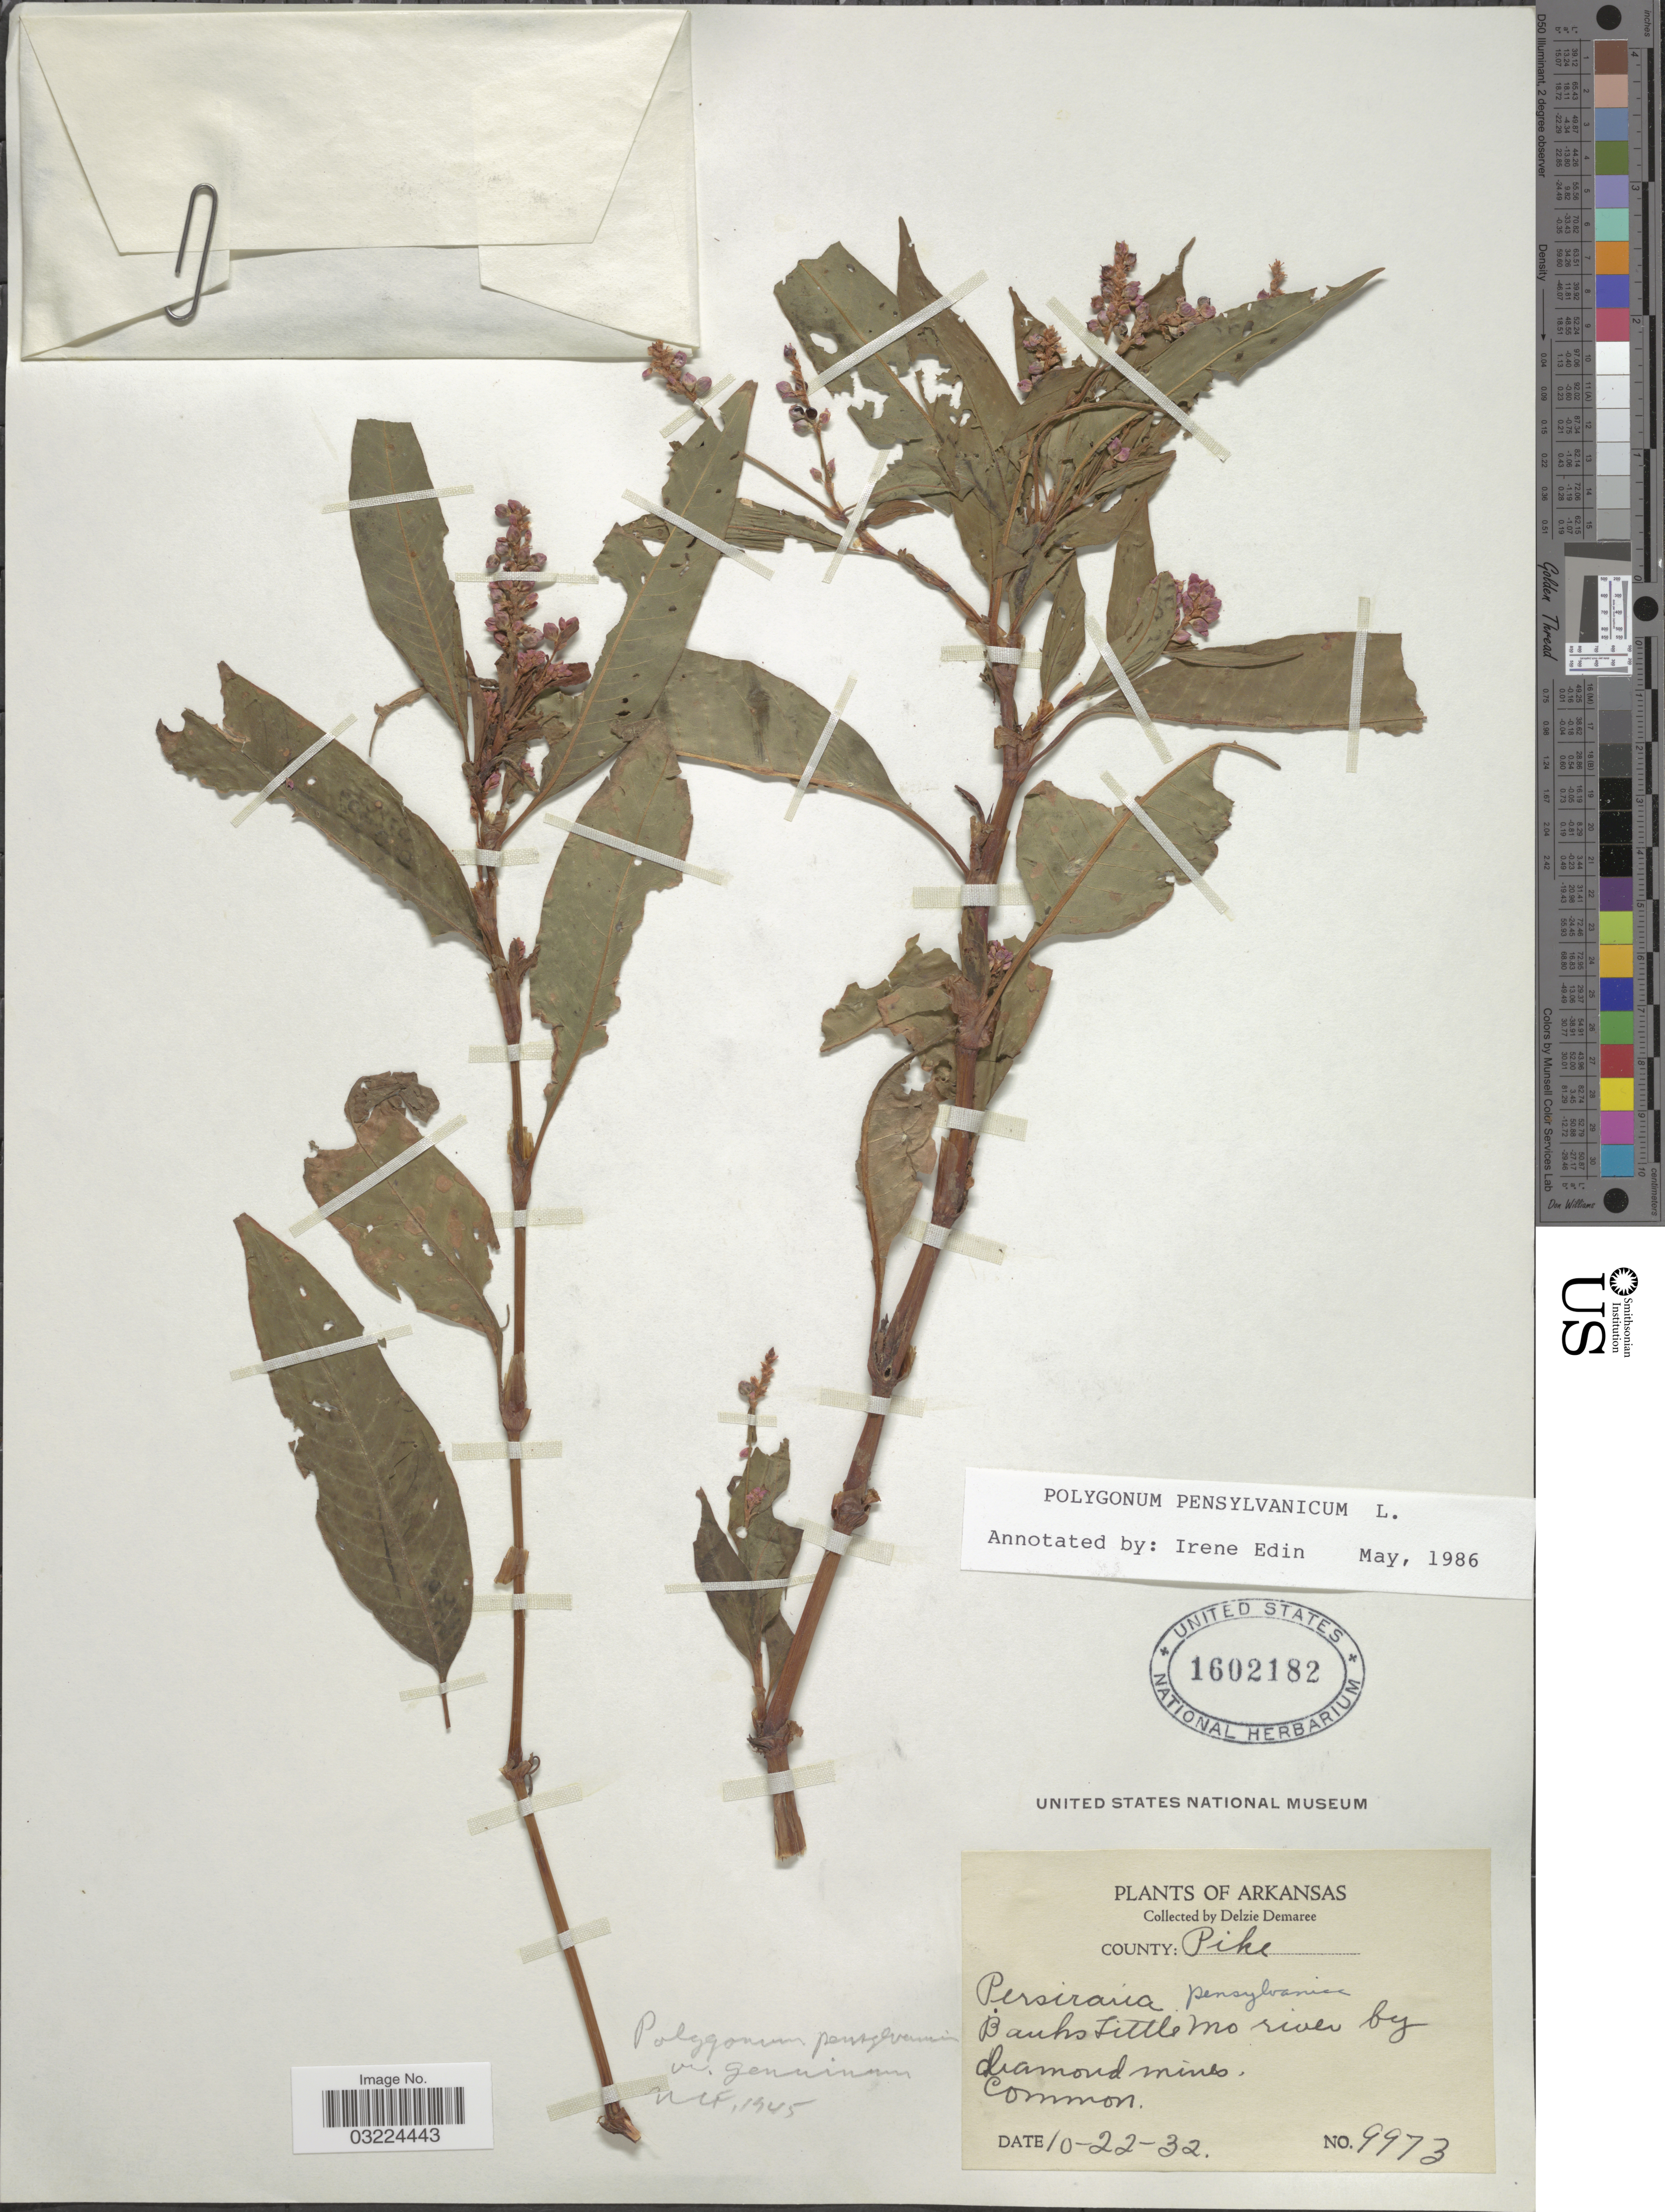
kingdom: Plantae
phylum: Tracheophyta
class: Magnoliopsida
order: Caryophyllales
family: Polygonaceae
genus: Persicaria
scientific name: Persicaria pensylvanica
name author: (L.) M. Gómez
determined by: Atha, D. E.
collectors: D. Demaree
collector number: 9973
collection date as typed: Transcribed d/m/y: 22/10/32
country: United States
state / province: Arkansas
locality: County: Pike. Banks Little Mo river by diamond mines.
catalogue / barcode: US 1602182